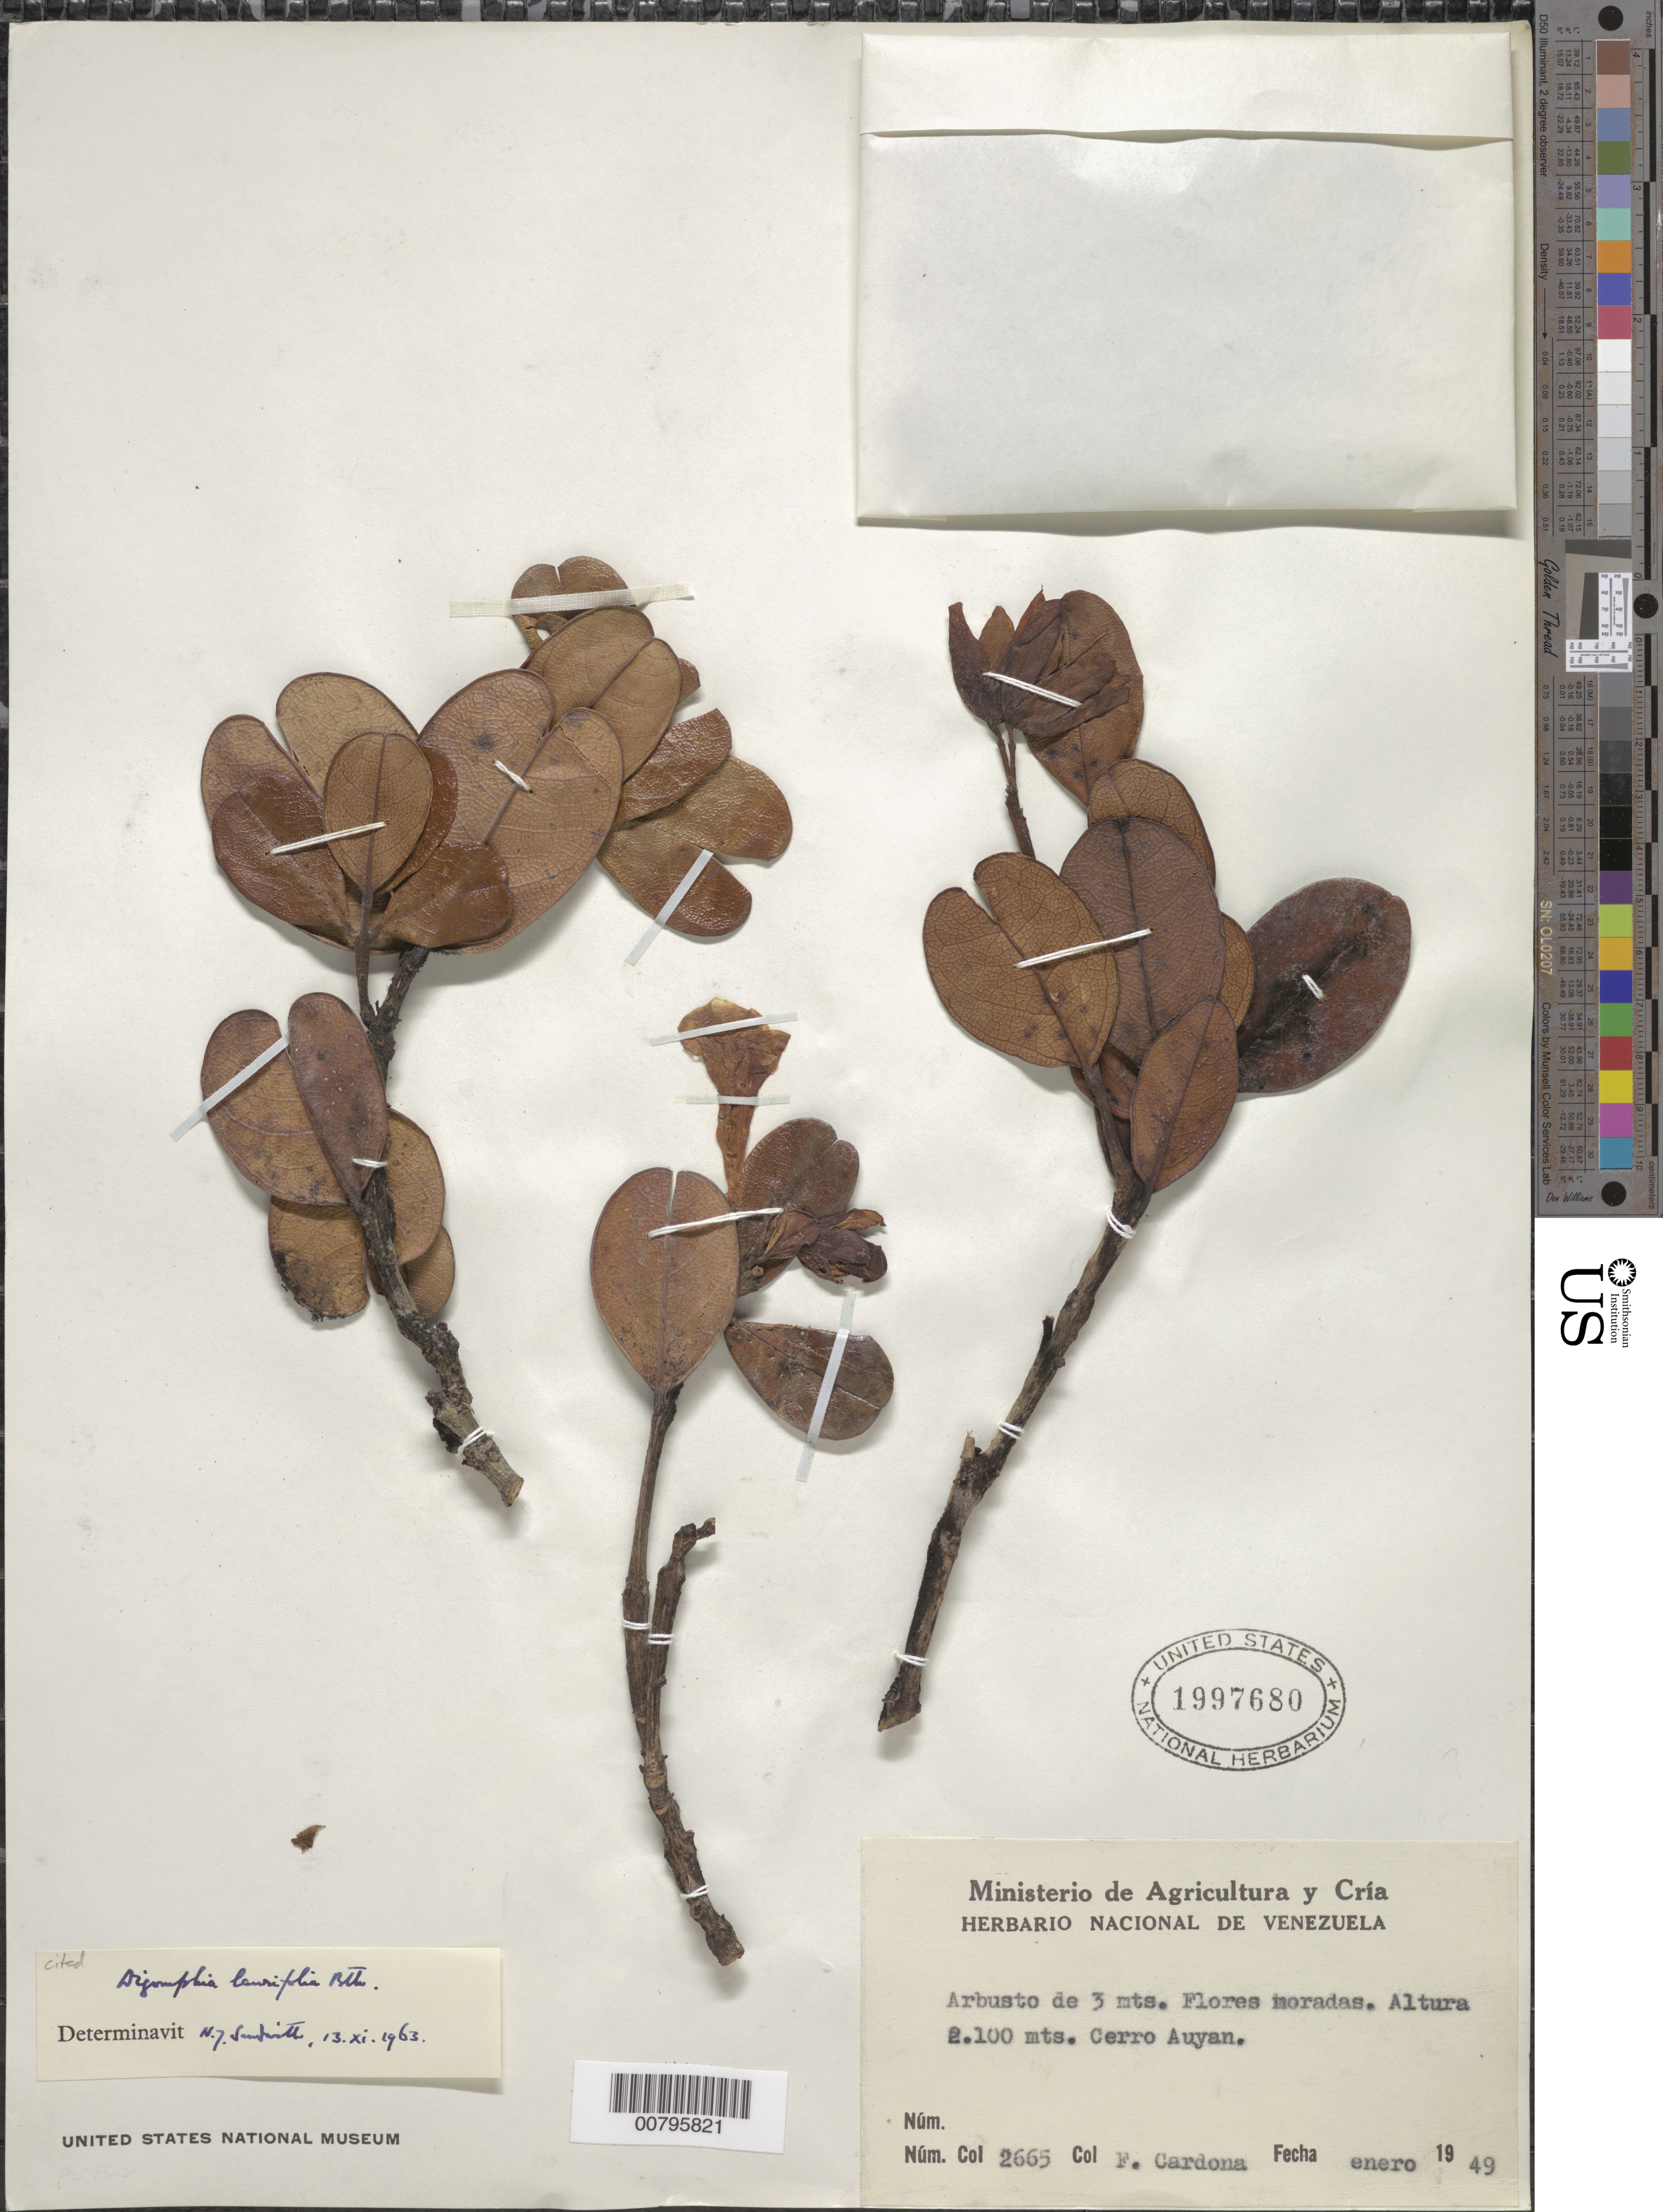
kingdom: Plantae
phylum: Tracheophyta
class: Magnoliopsida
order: Lamiales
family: Bignoniaceae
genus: Digomphia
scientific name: Digomphia laurifolia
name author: Benth.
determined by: Sandwith, N. Y.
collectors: F. Cardona Puig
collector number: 2665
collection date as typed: Jan-49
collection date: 1949-01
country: Venezuela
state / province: Bolívar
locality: Cerro Auyantepuí, Alto Río Caroní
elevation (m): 2100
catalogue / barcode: US 1997680